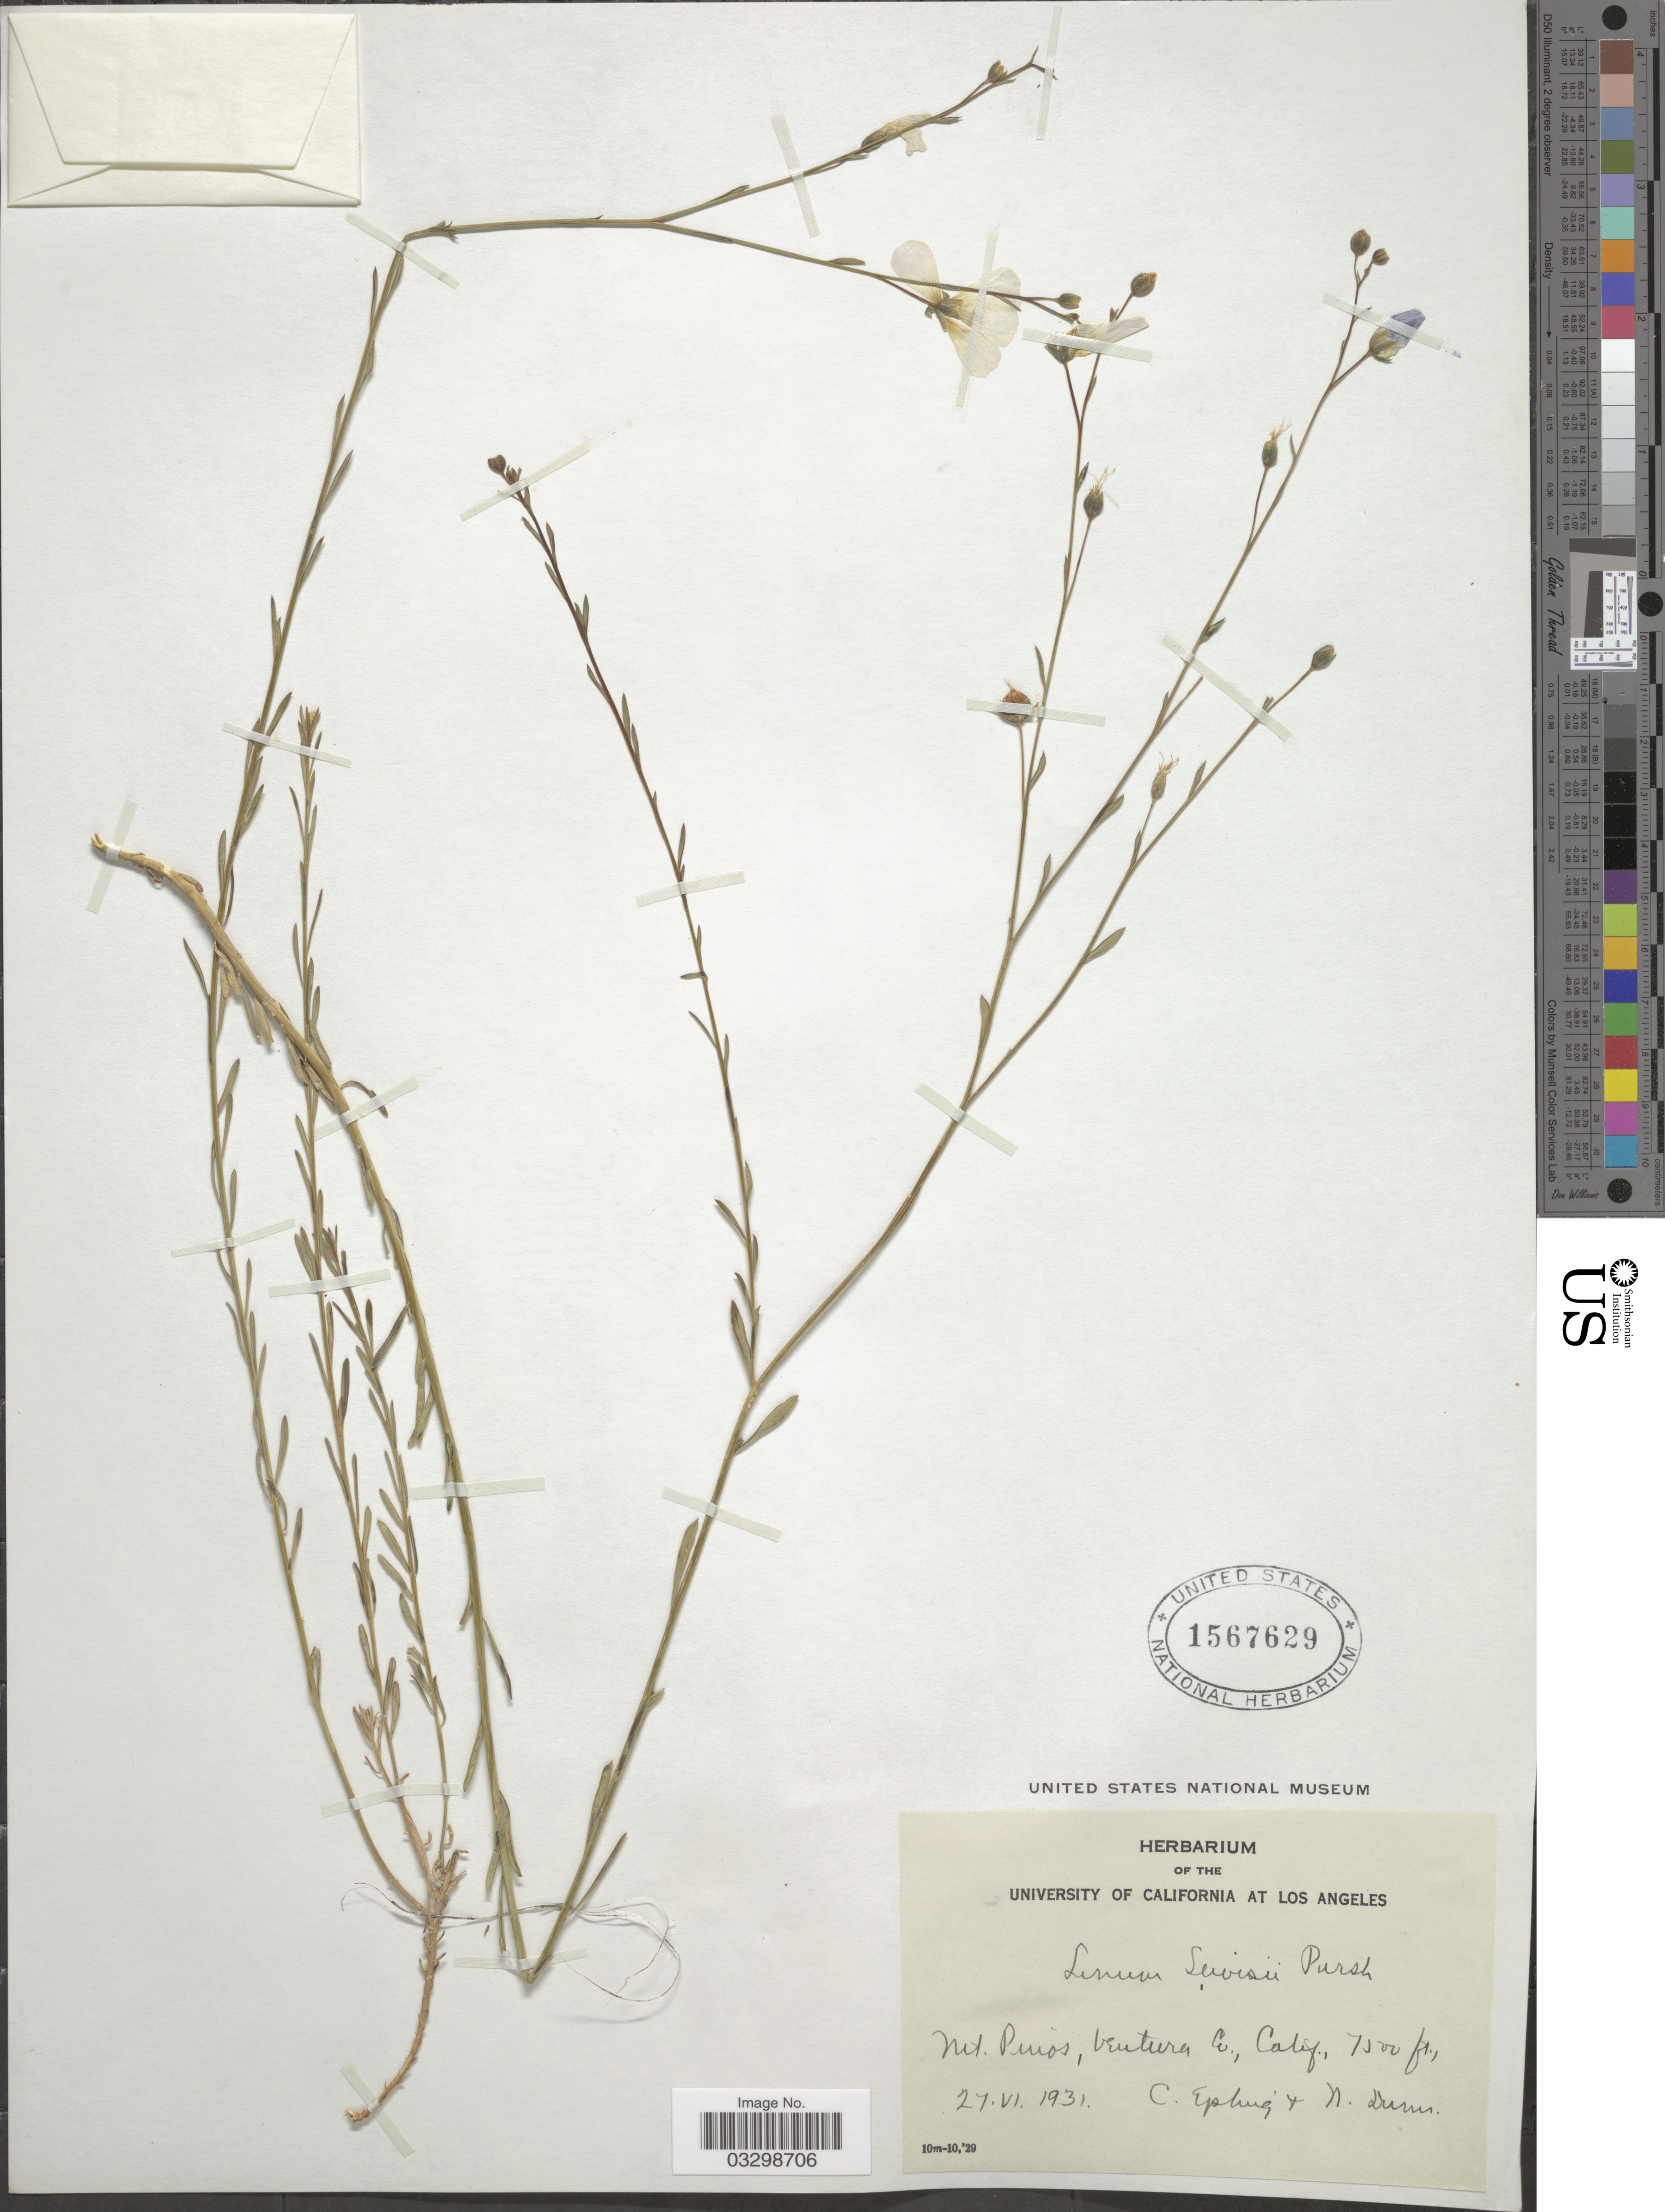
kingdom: Plantae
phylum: Tracheophyta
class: Magnoliopsida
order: Malpighiales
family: Linaceae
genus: Linum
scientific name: Linum lewisii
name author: Pursh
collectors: C. C. Epling & N. Durm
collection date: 1931-06-27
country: United States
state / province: California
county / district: Ventura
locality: Mt. Pinos, Ventura Co.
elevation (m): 2286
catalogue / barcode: US 1567629